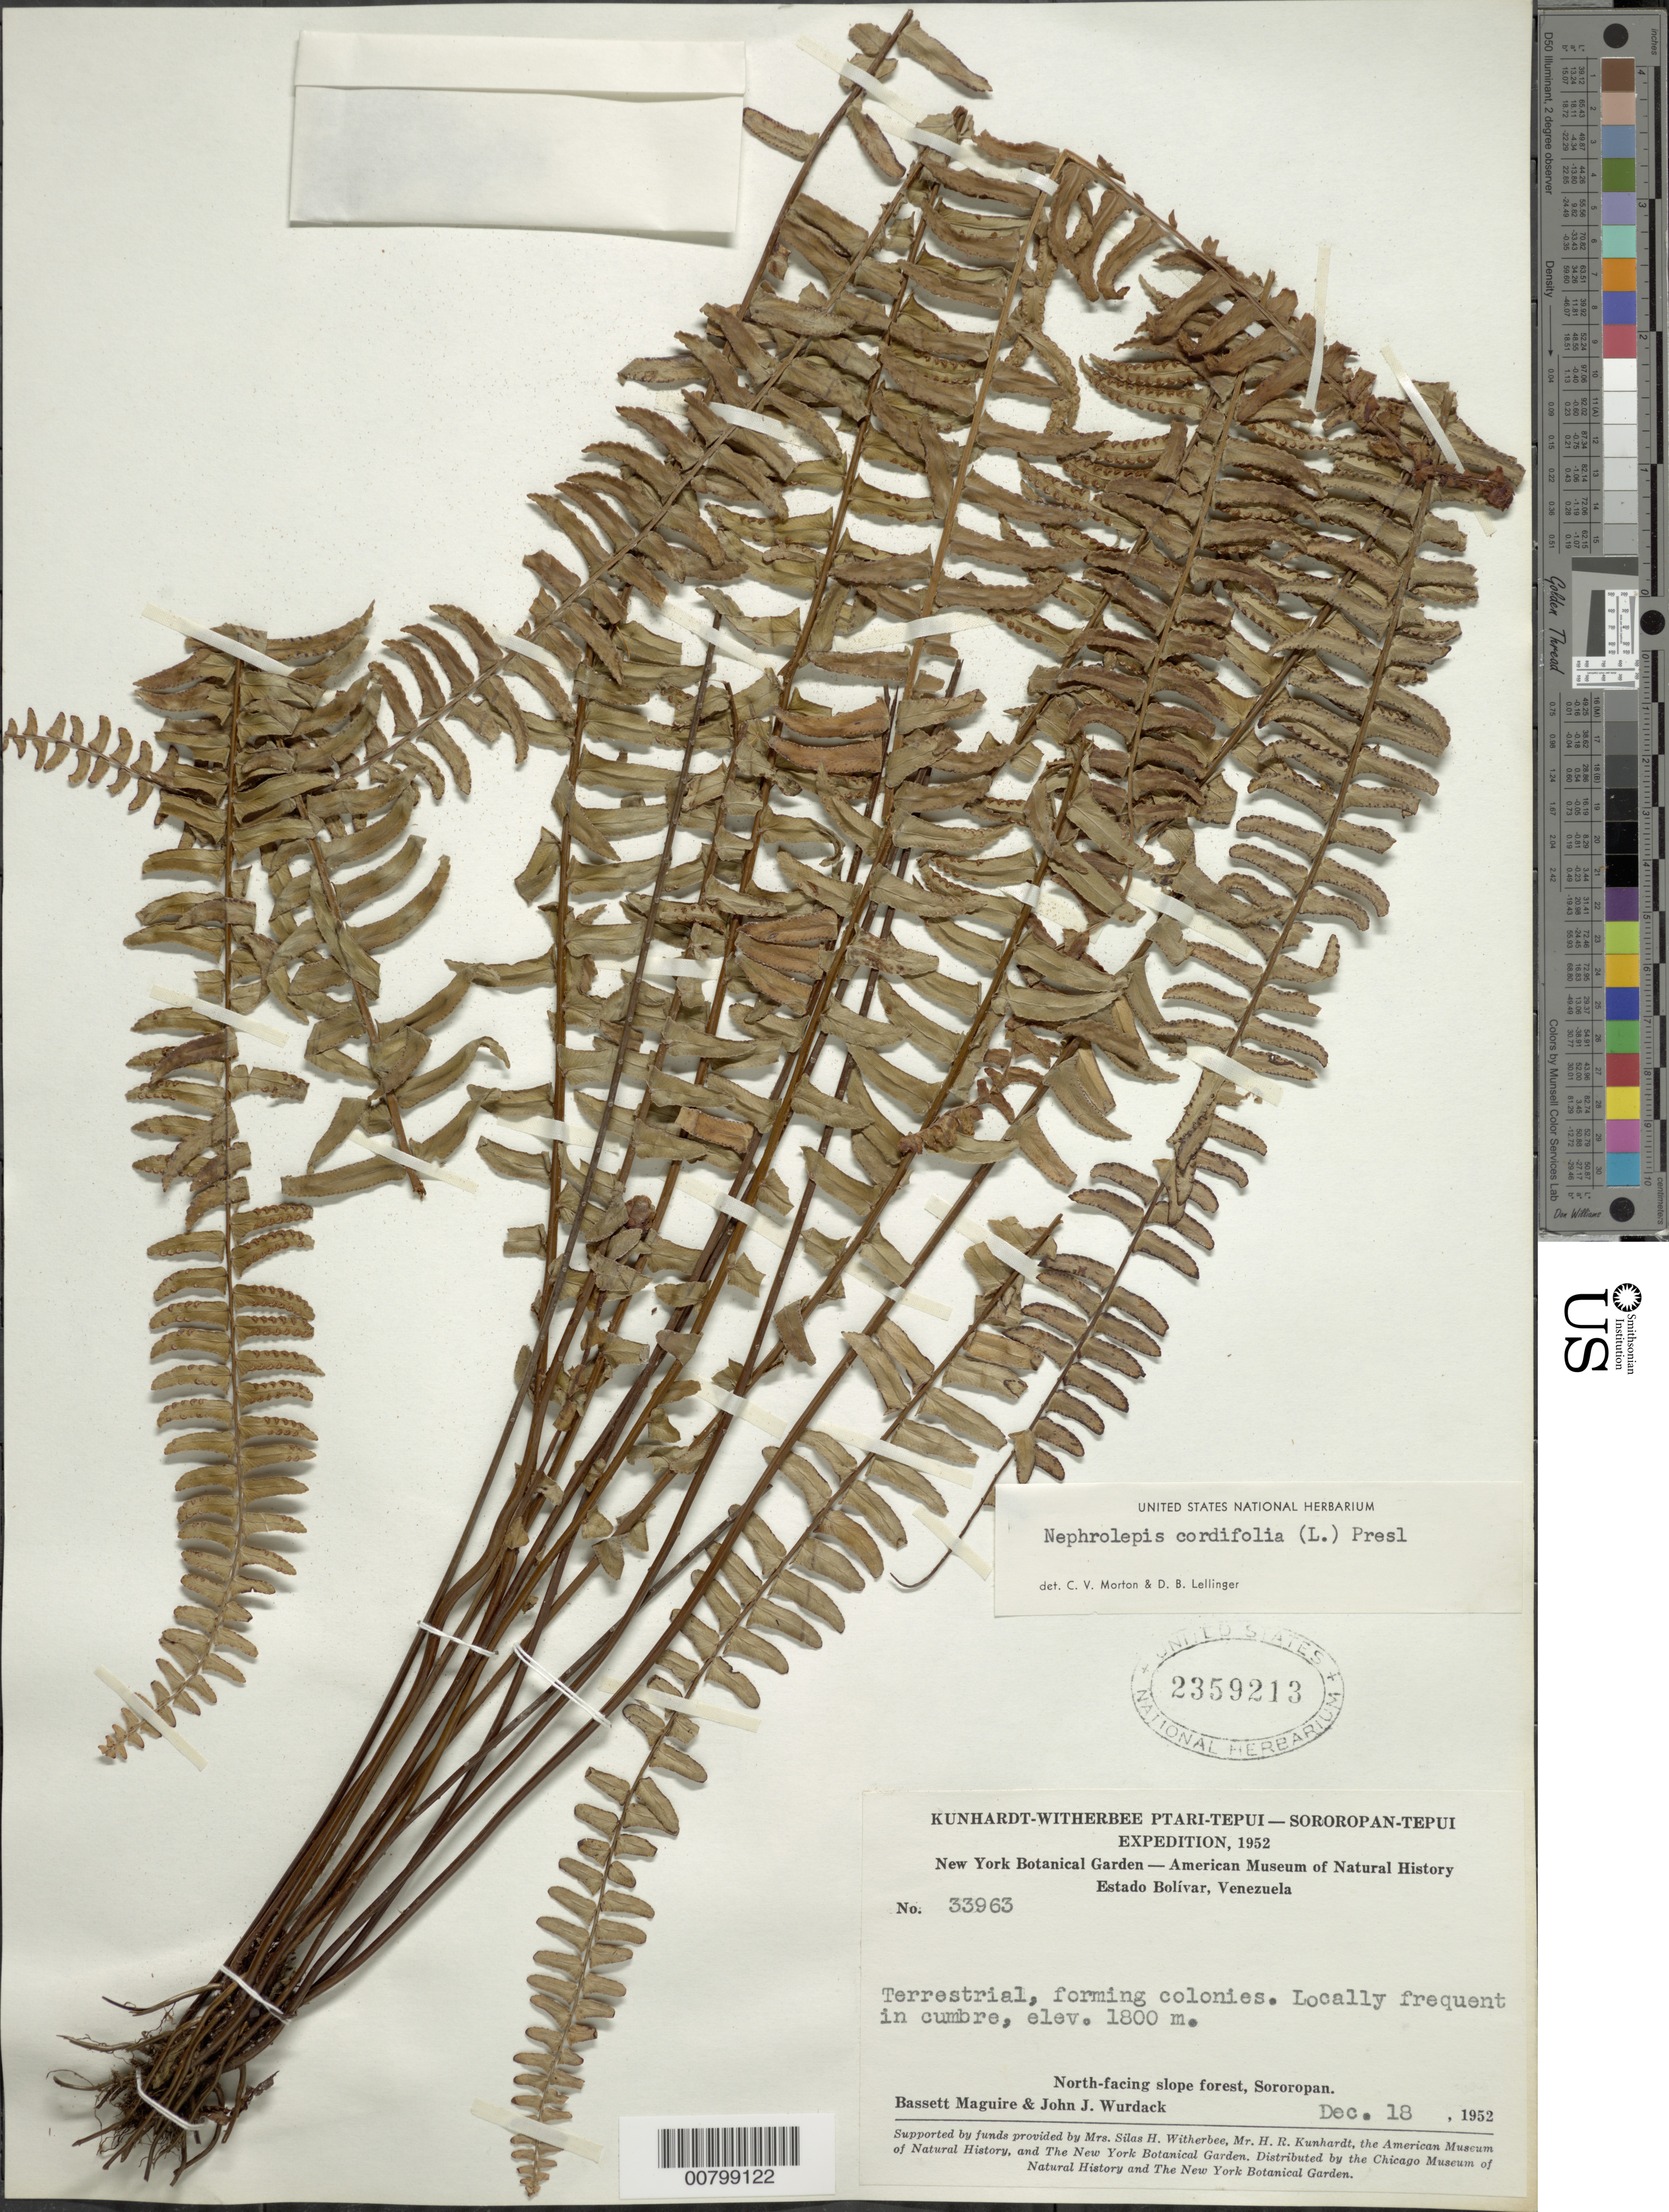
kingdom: Plantae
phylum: Tracheophyta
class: Polypodiopsida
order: Polypodiales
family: Nephrolepidaceae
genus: Nephrolepis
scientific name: Nephrolepis cordifolia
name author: (L.) C. Presl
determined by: Morton, C. V.; Lellinger, D. B.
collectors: B. Maguire & J. J. Wurdack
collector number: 33963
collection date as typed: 18-Dec-52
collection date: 1952-12-18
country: Venezuela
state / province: Bolívar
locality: Sororopán-tepuí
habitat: North-facing slope forest, in cumbre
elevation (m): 1800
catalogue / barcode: US 2359213